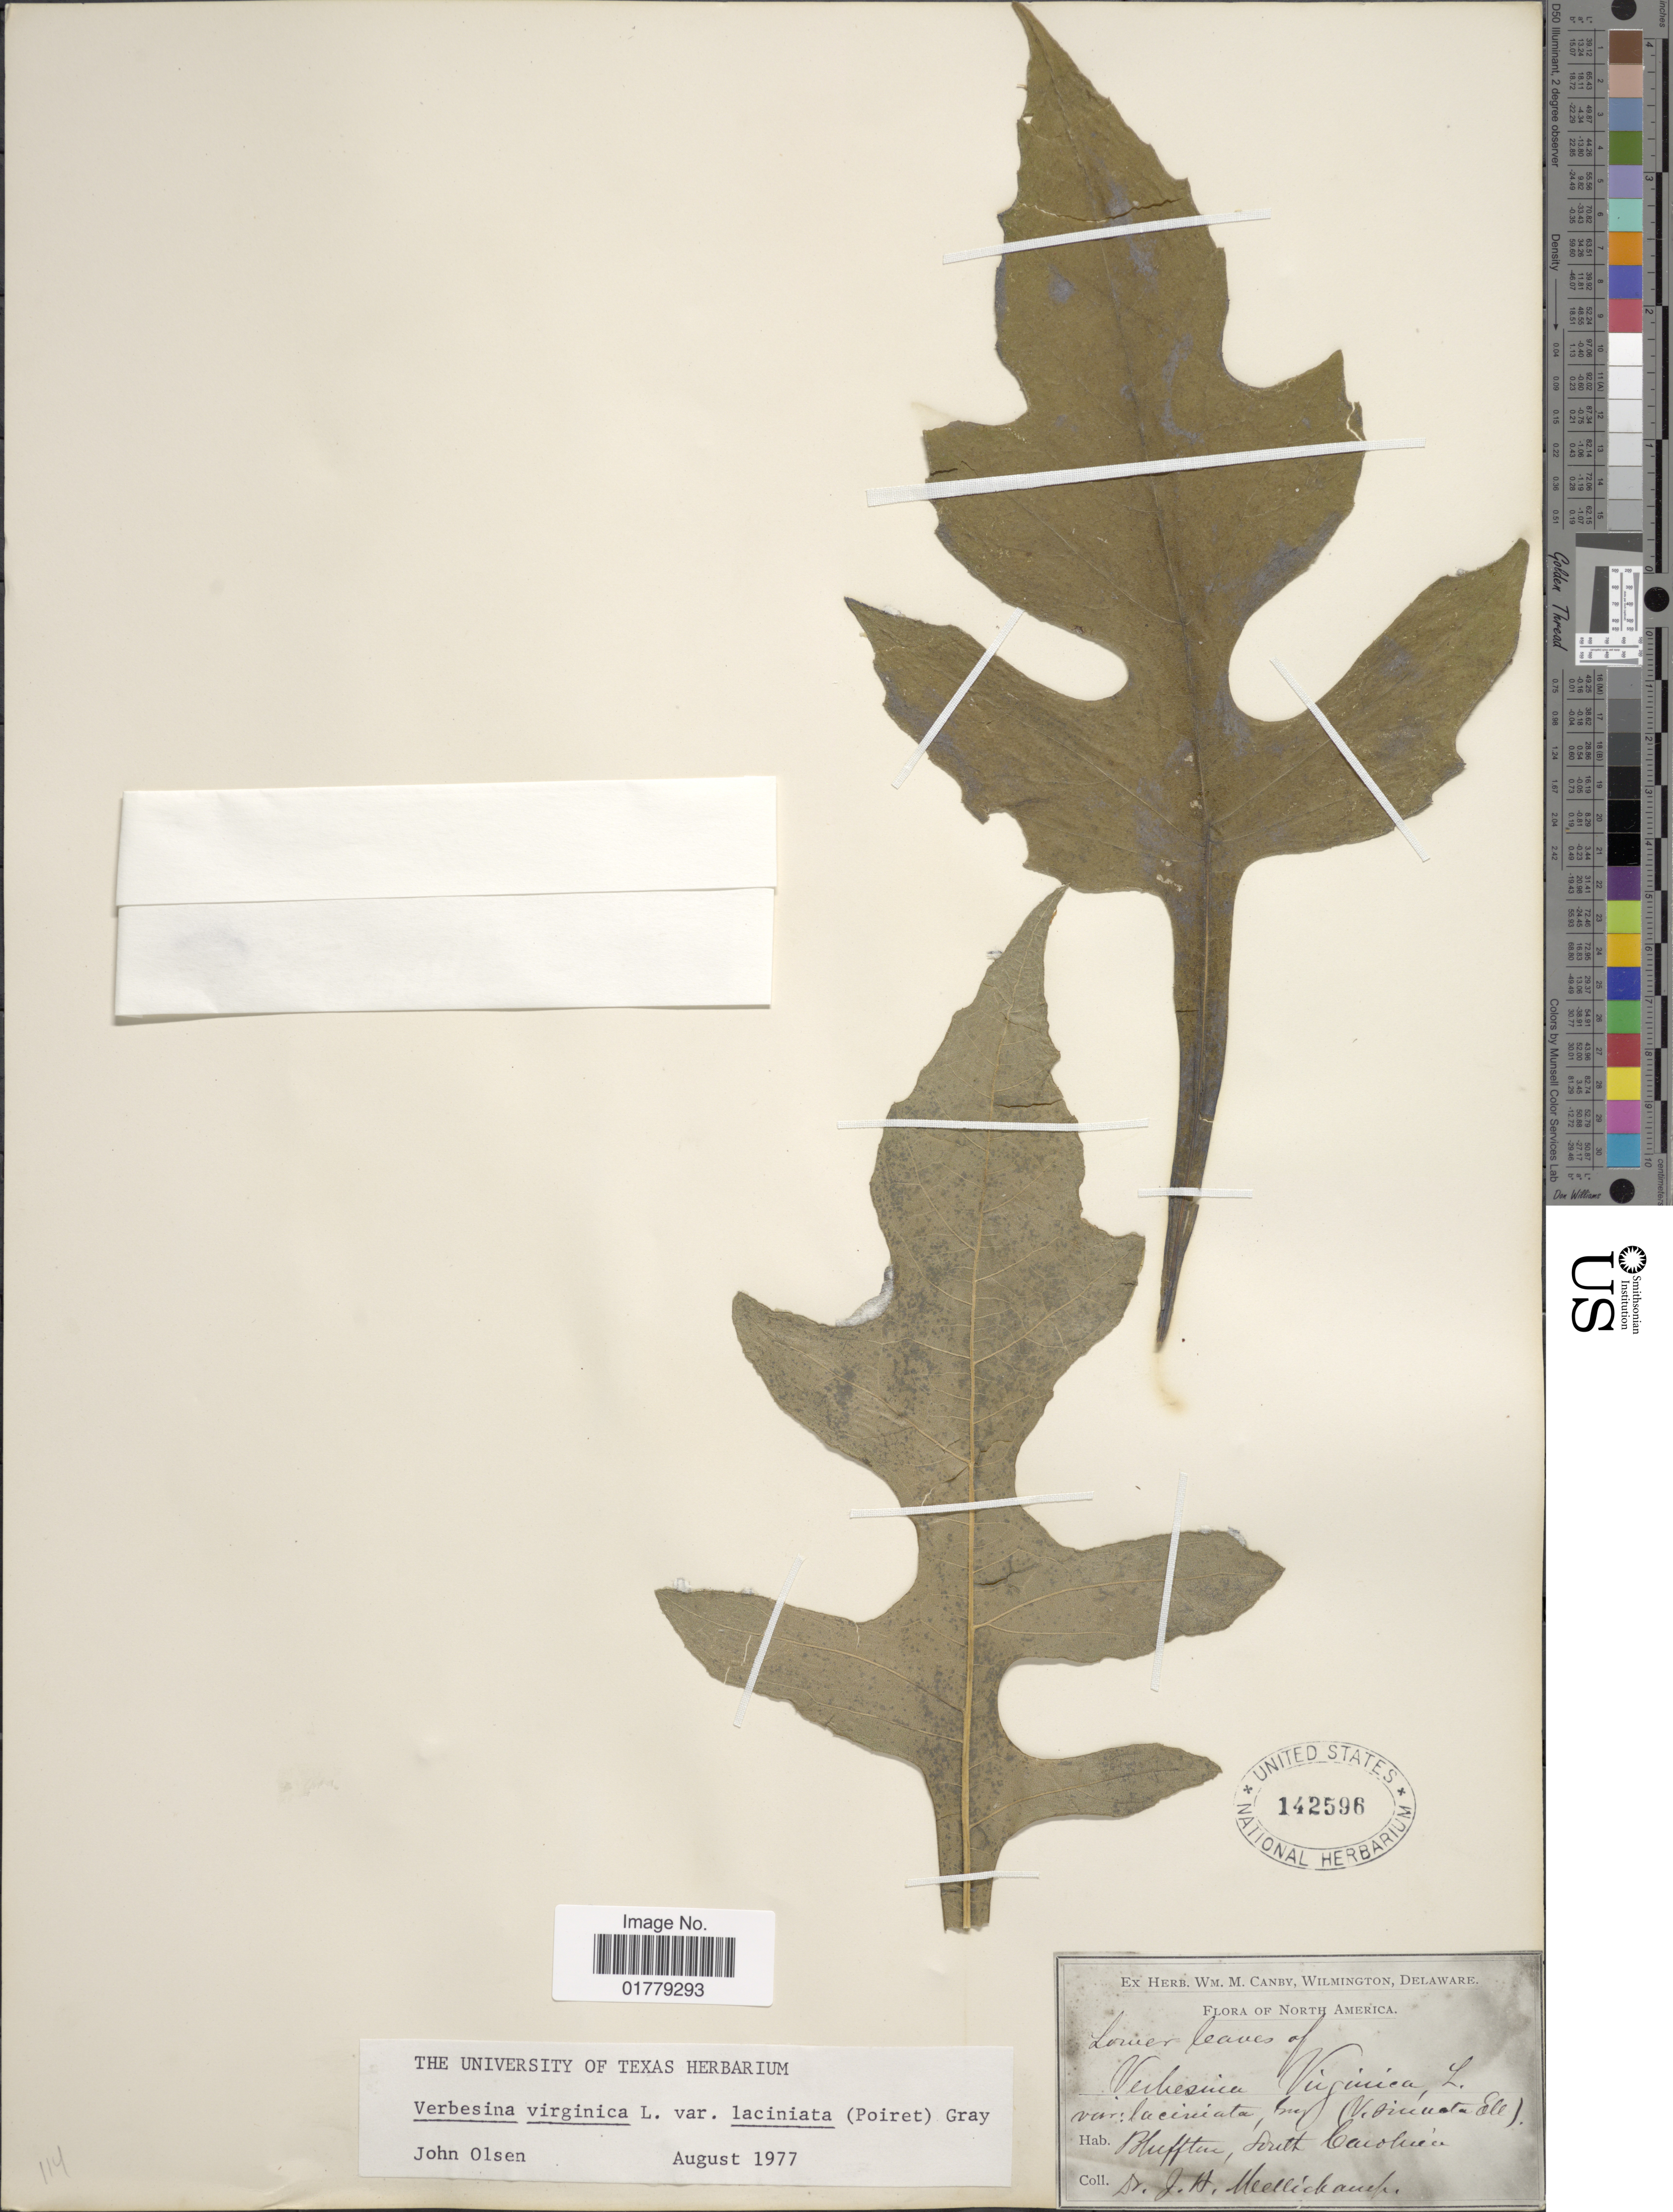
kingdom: Plantae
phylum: Tracheophyta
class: Magnoliopsida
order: Asterales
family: Asteraceae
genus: Verbesina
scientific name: Verbesina virginica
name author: L.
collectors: J. H. Mellichamp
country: United States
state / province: South Carolina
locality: North America. Bluffton, South Carolina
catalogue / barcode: US 142596